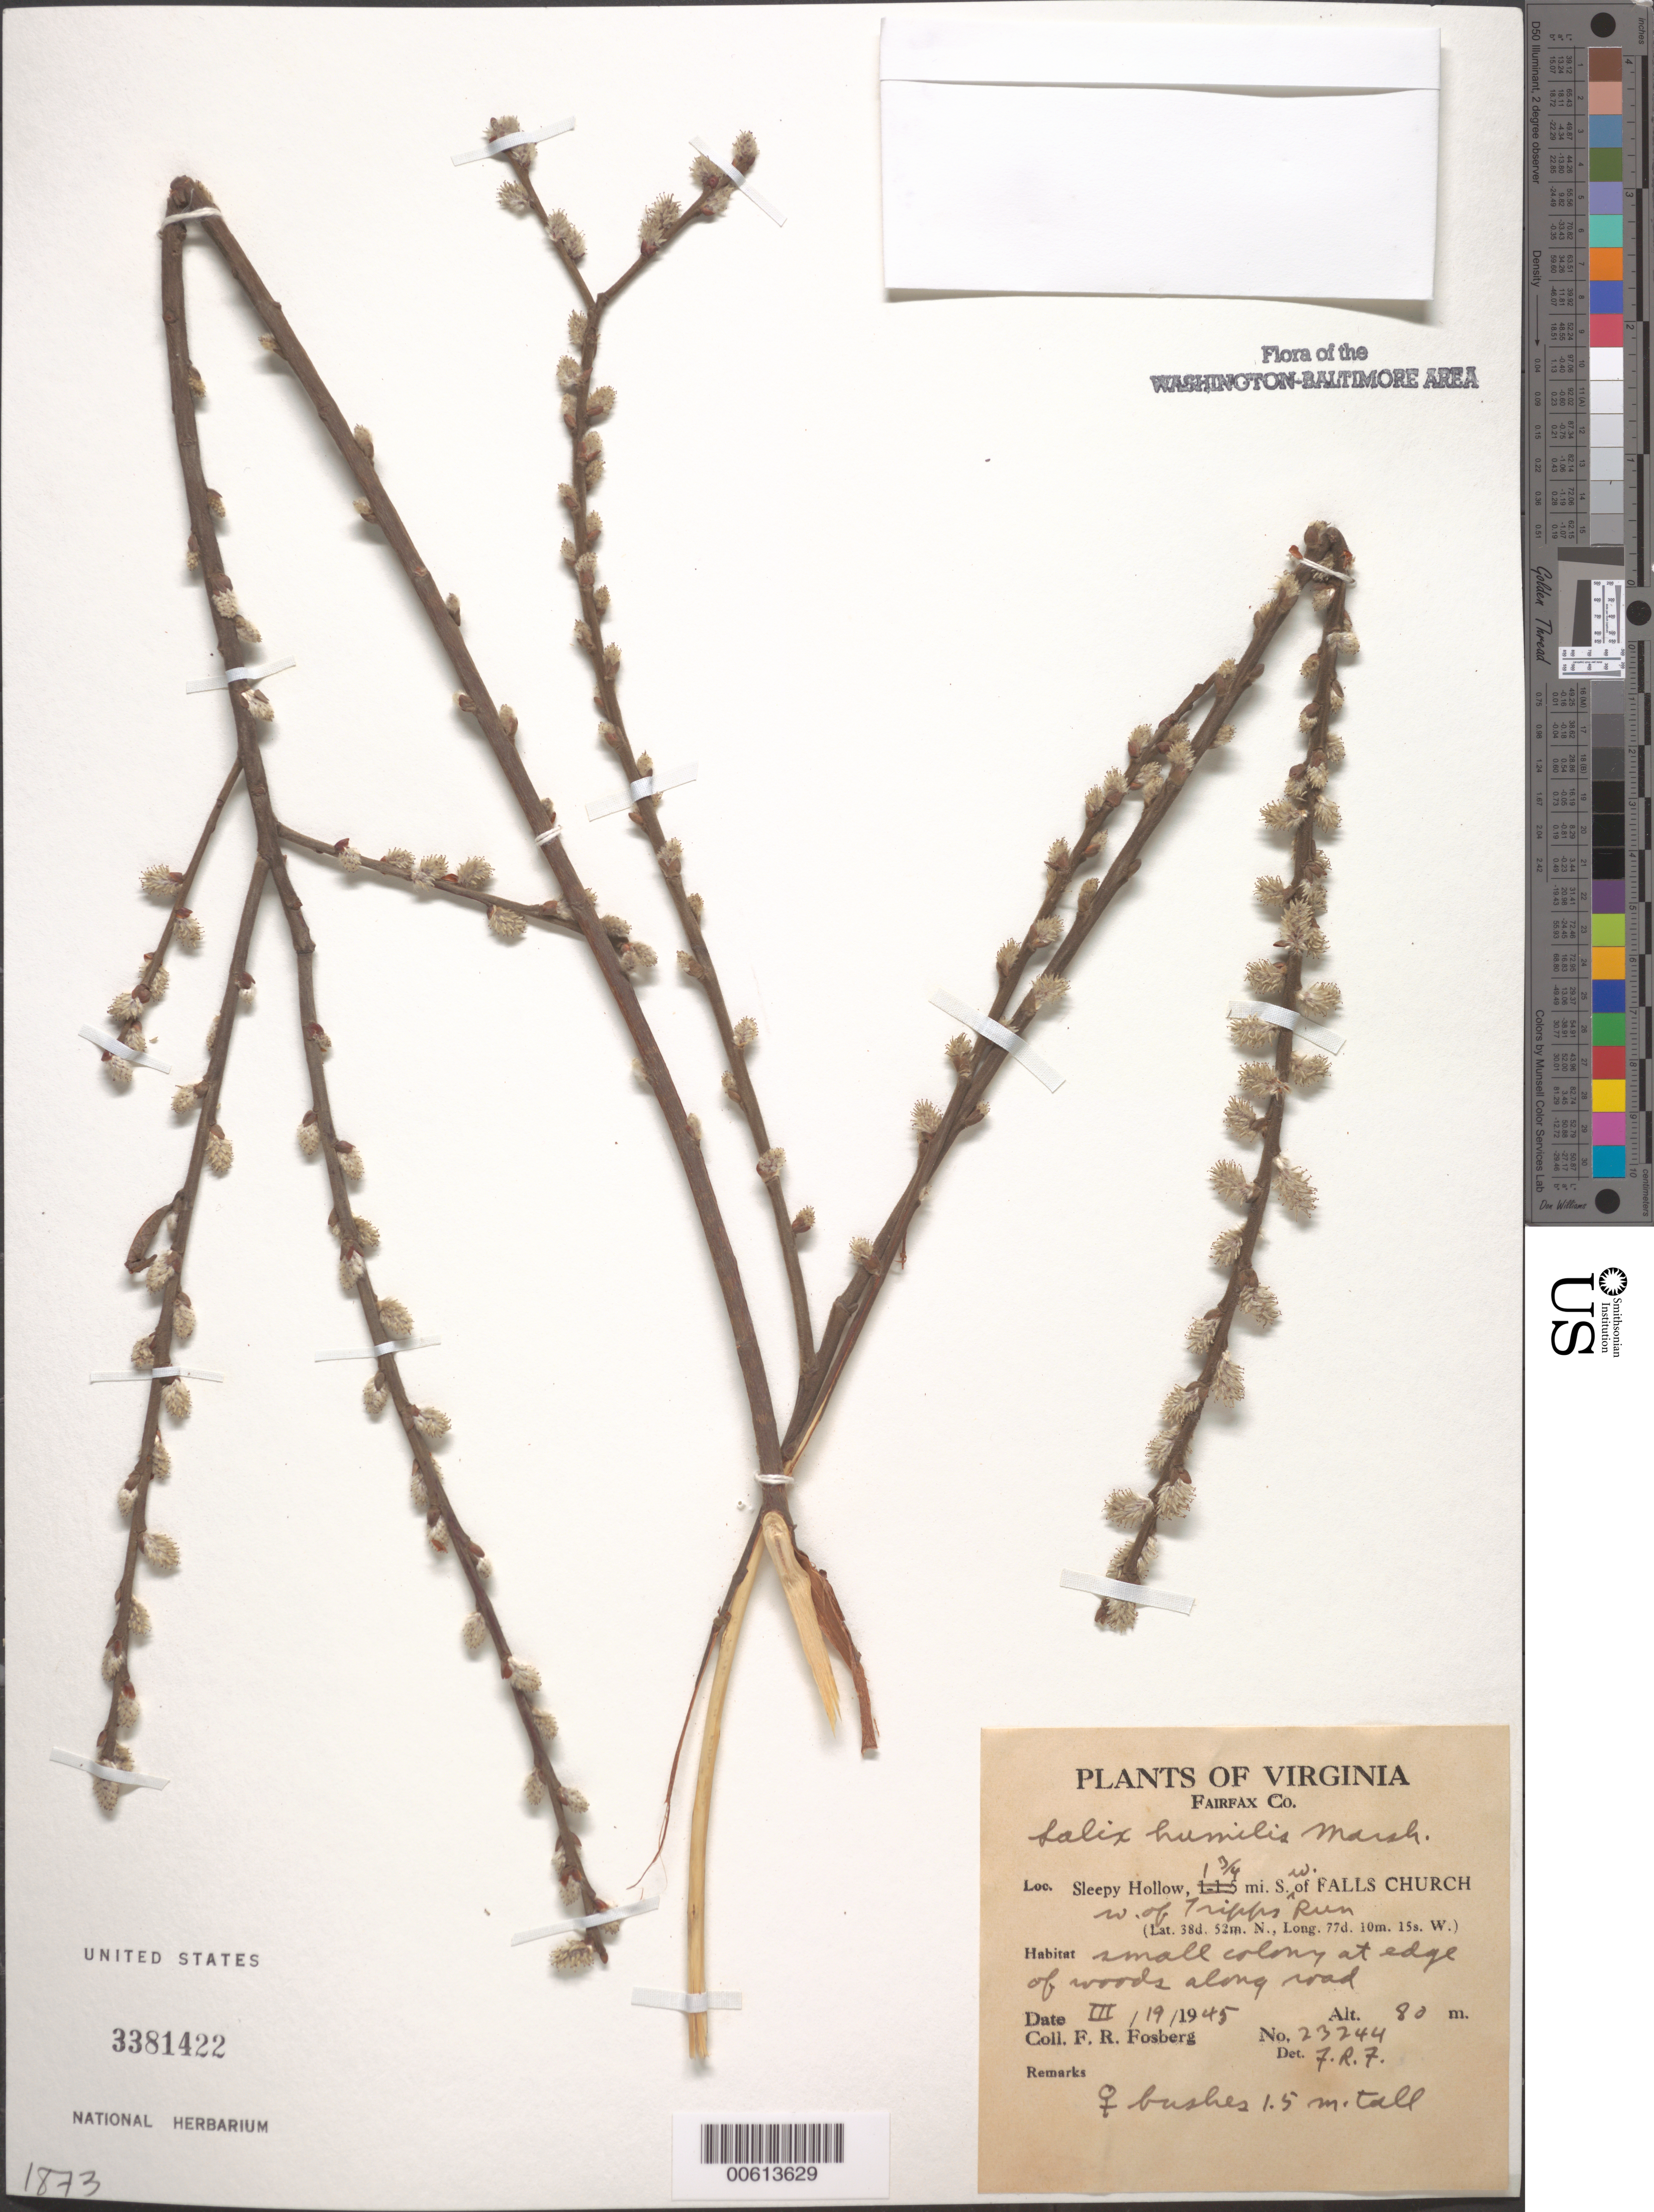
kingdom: Plantae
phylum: Tracheophyta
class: Magnoliopsida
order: Malpighiales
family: Salicaceae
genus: Salix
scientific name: Salix humilis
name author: Marshall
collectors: F. R. Fosberg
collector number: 23244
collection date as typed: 19 Mar 1945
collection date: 1945-03-19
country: United States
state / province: Virginia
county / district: Fairfax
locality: Sleepy Hollow, S of Falls Church along Tripps Run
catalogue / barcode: US 3381422